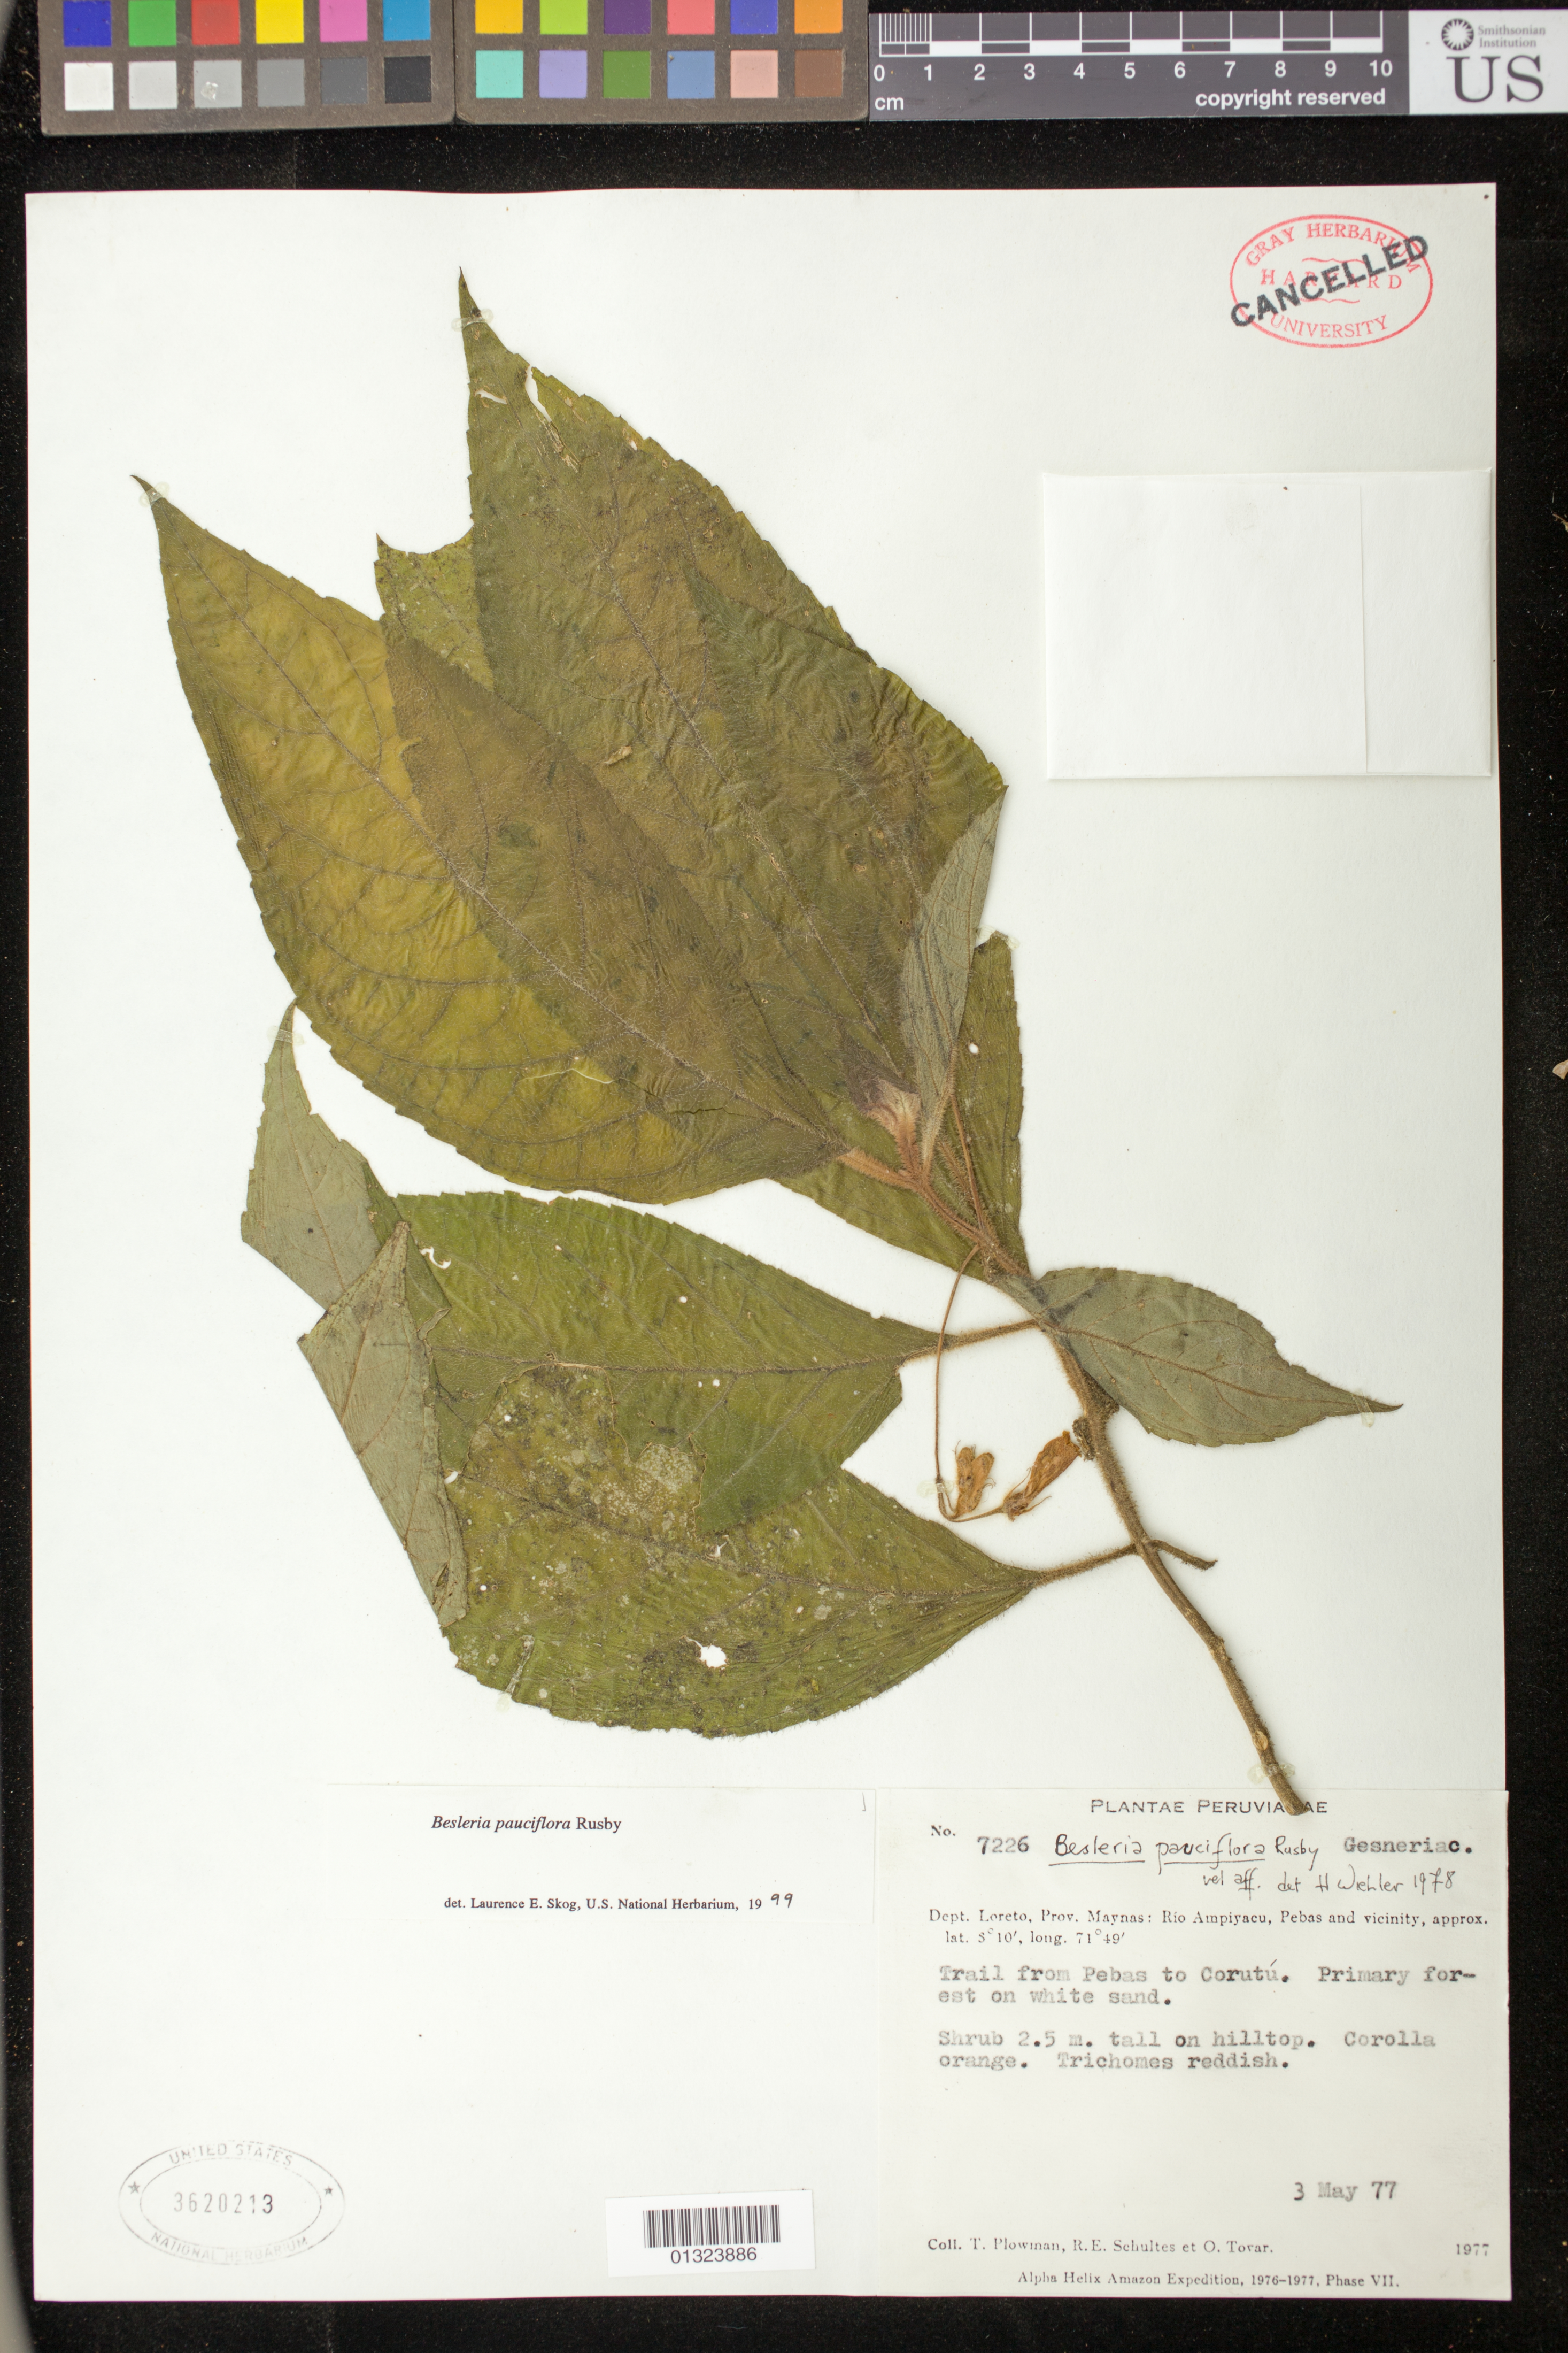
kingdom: Plantae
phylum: Tracheophyta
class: Magnoliopsida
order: Lamiales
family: Gesneriaceae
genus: Besleria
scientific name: Besleria pauciflora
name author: Rusby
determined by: Skog, Laurence E.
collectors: T. Plowman, R. E. Schultes & Ó. Tovar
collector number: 7226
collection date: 1977-05-03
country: Peru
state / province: Loreto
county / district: Maynas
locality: Rio Ampiyacu, Pebas and vicinity. Trail from Pebas to Corutu.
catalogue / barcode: US 3620213